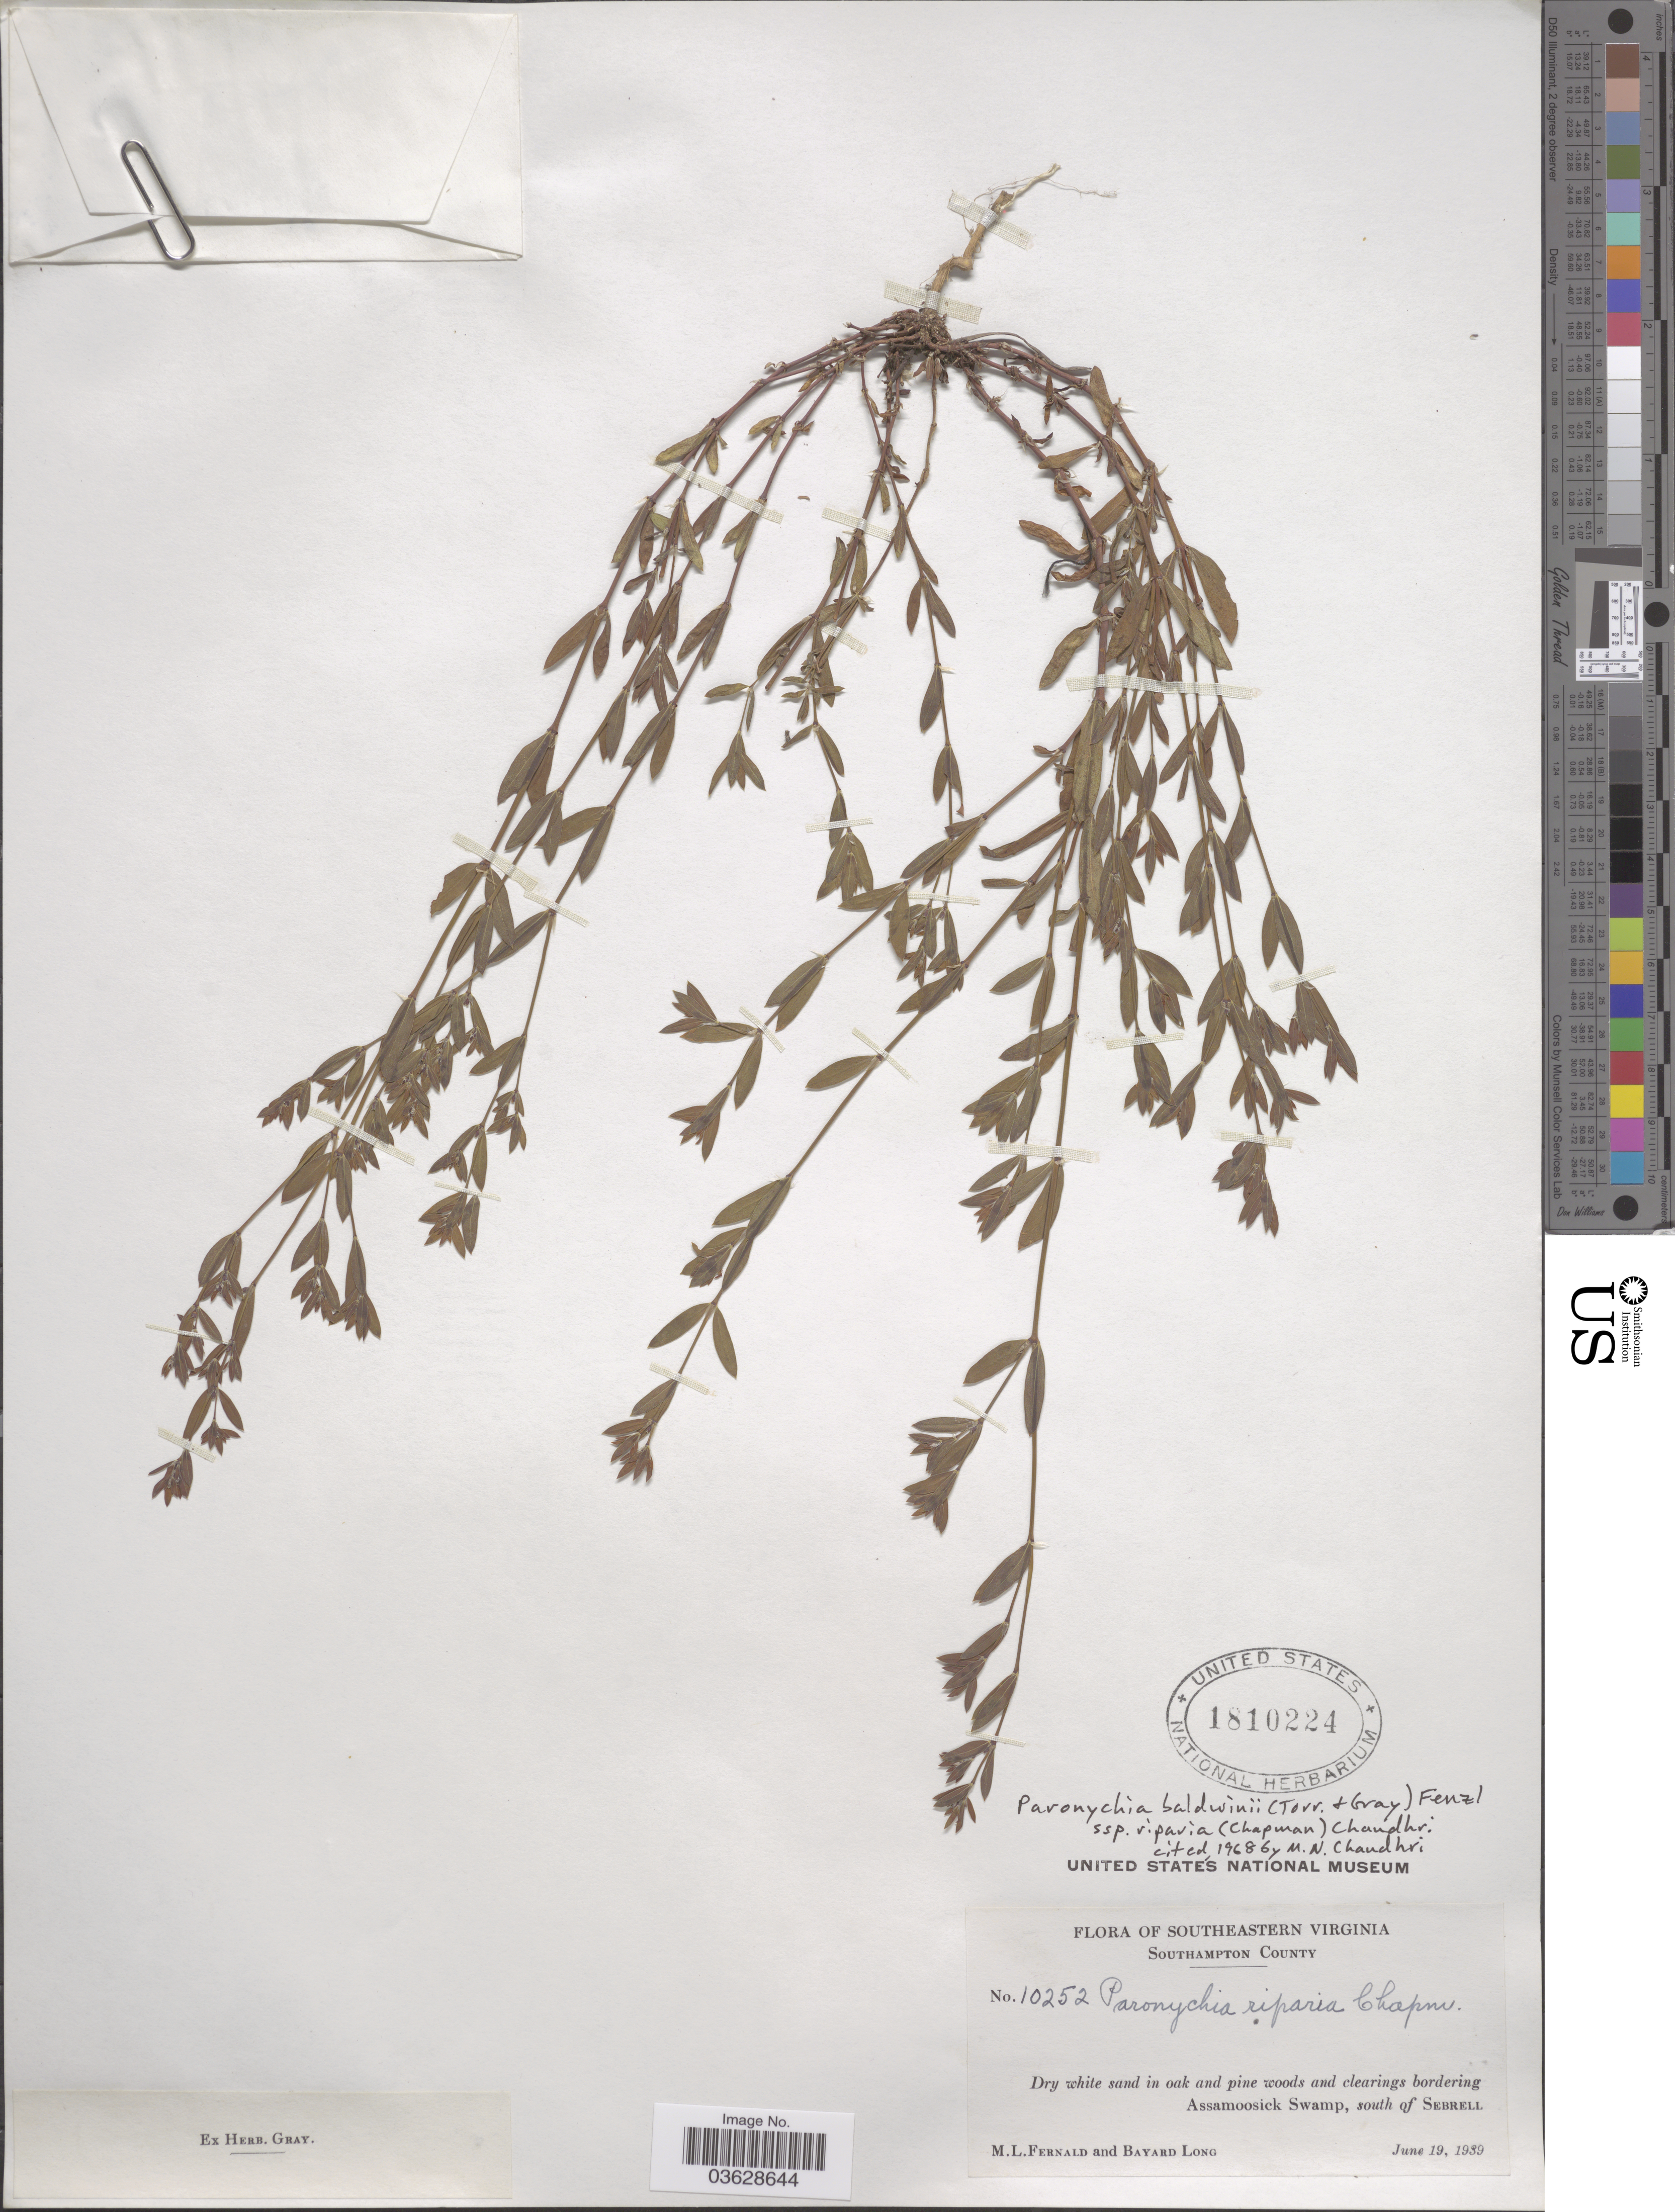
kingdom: Plantae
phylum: Tracheophyta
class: Magnoliopsida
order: Caryophyllales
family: Caryophyllaceae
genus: Paronychia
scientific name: Paronychia baldwinii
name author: (A. Gray & Torr.) Fenzl ex Walp.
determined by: Strong, Mark T., (BOT), Smithsonian Institution - National Museum of Natural History (UNITED STATES)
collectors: M. L. Fernald & B. Long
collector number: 10252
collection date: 1939-06-19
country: United States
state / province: Virginia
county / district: Southampton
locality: Southeastern Virginia. Southampton County. Assamoosick Swamp, south of Sebrell.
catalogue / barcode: US 1810224